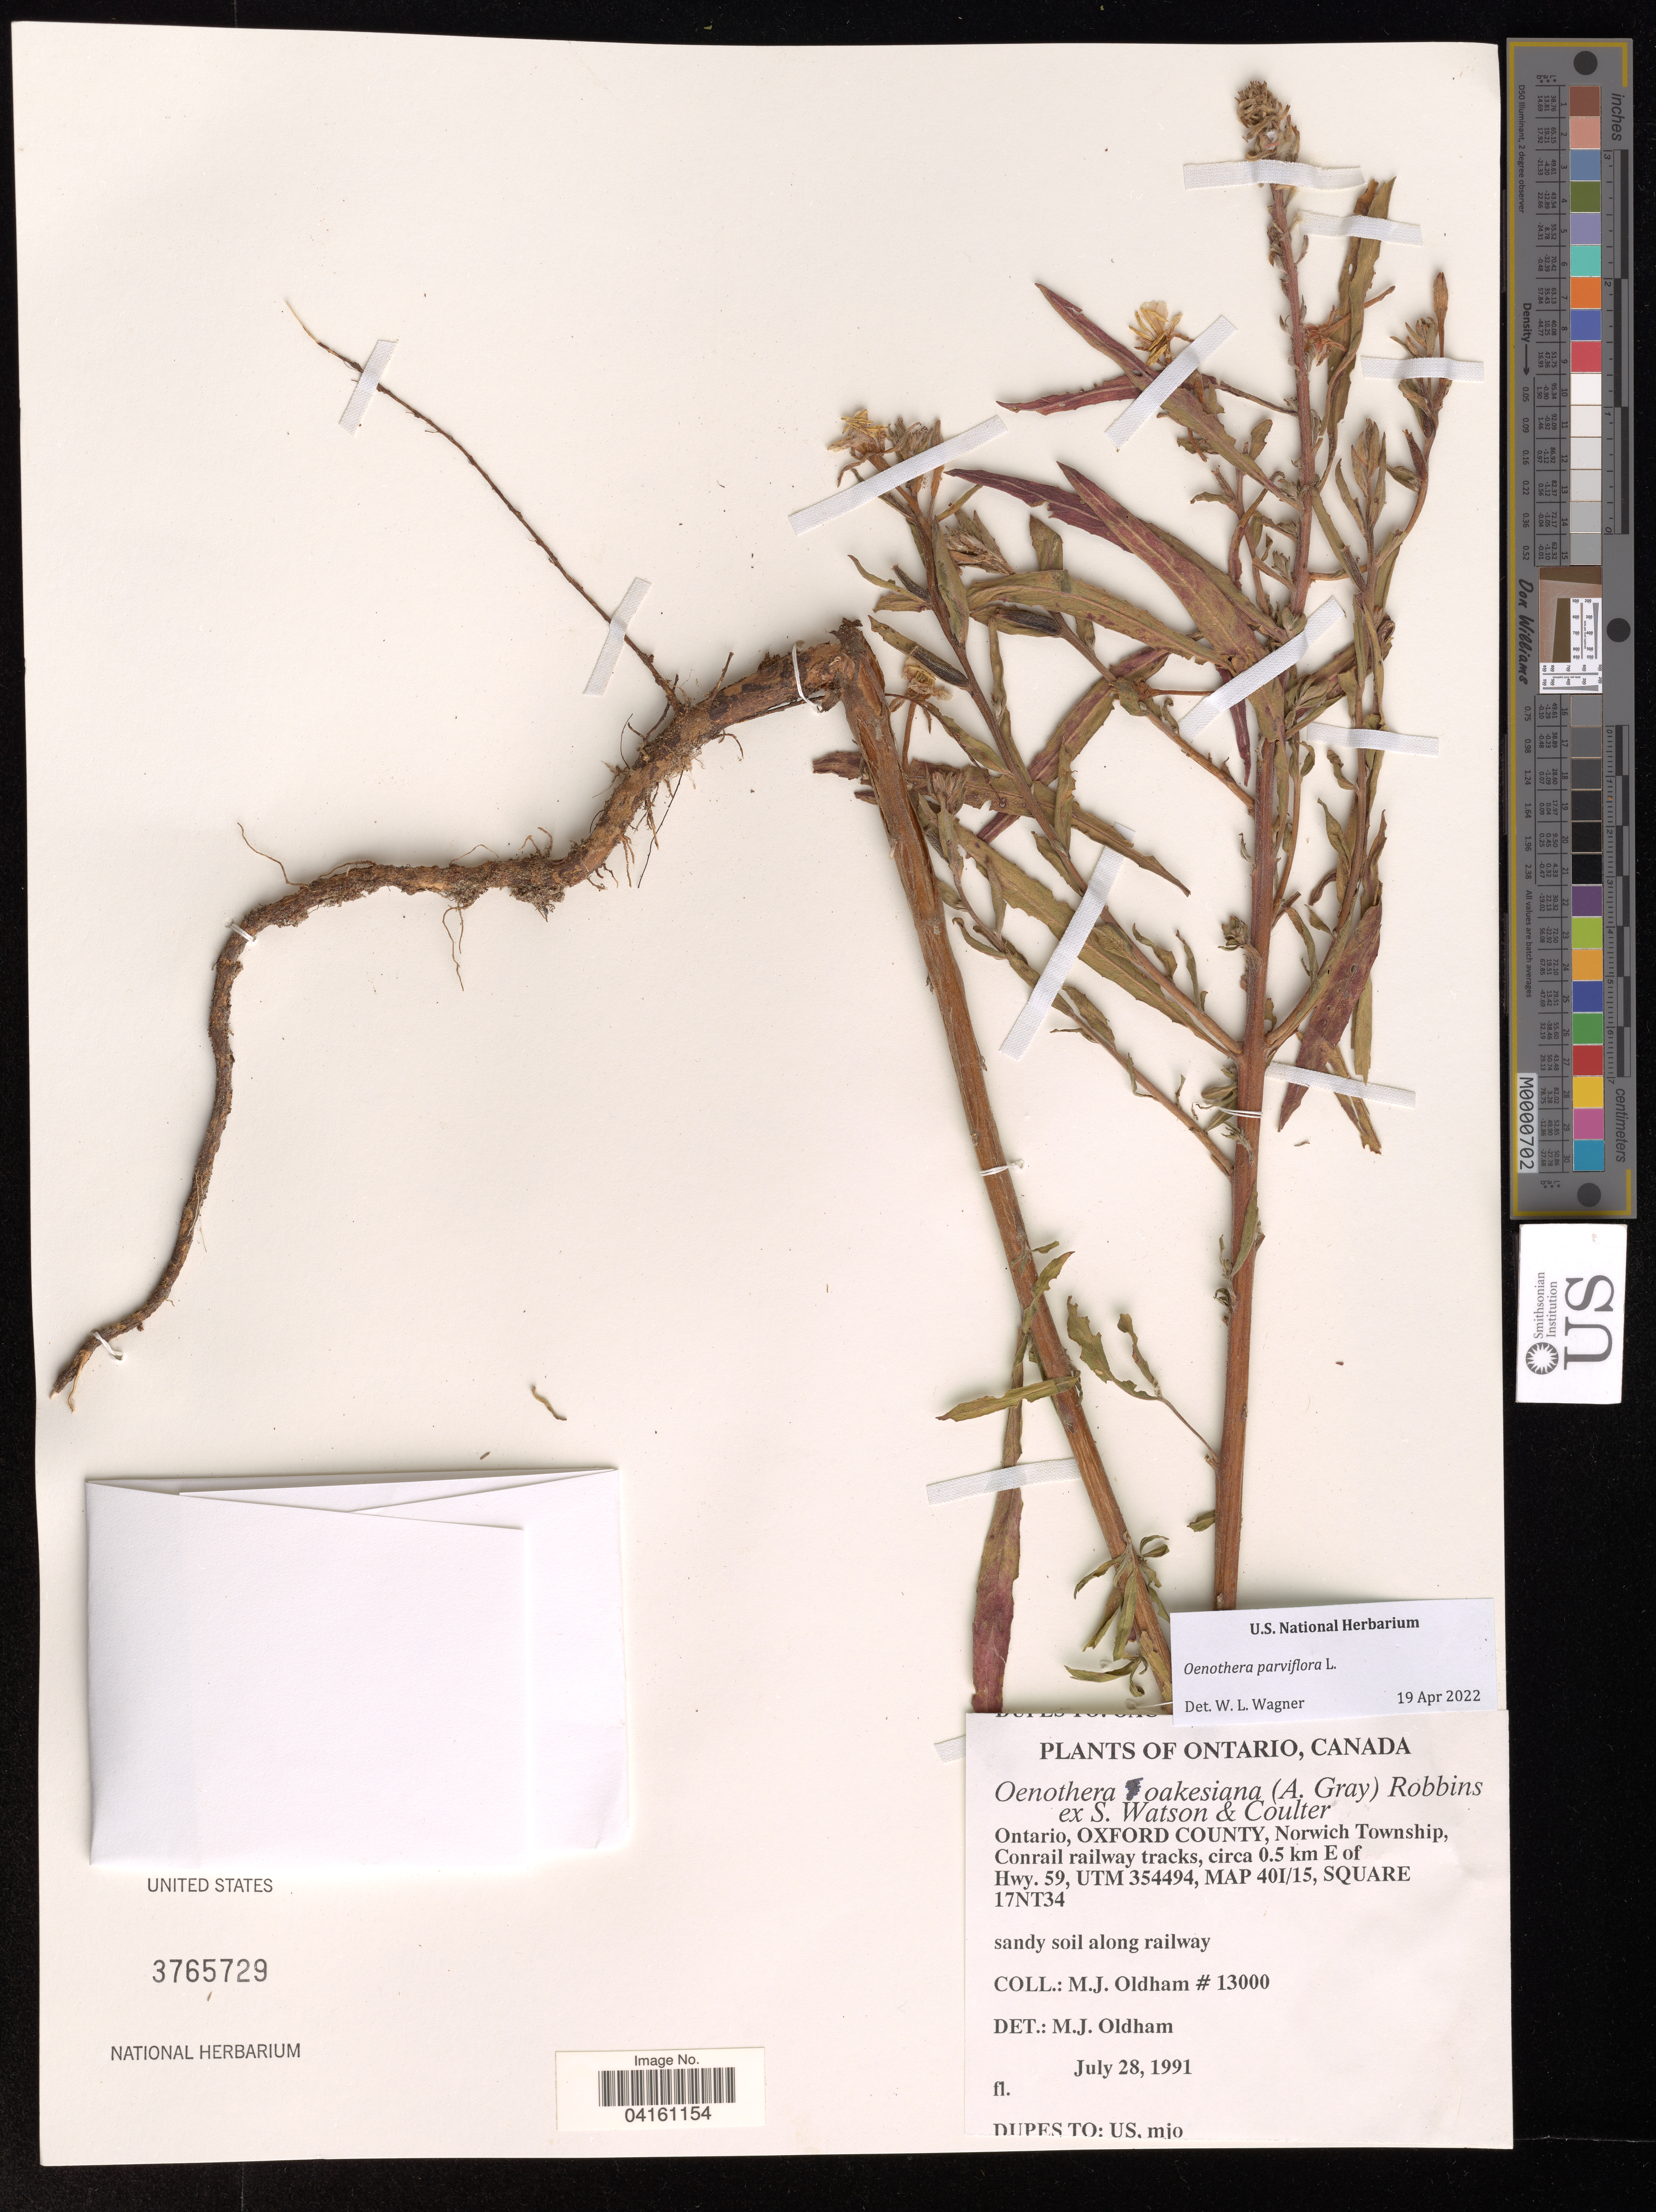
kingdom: Plantae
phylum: Tracheophyta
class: Magnoliopsida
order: Myrtales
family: Onagraceae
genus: Oenothera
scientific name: Oenothera parviflora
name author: L.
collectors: M. Oldham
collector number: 13000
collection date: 1991-07-28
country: Canada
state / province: Ontario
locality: Oxford County, Norwich Township Conrail railway tracks, circa 0.5 km E of Hwy. 59, UTM 354494, MAP 40I/15, Square 17NT34.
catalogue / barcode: US 3765729